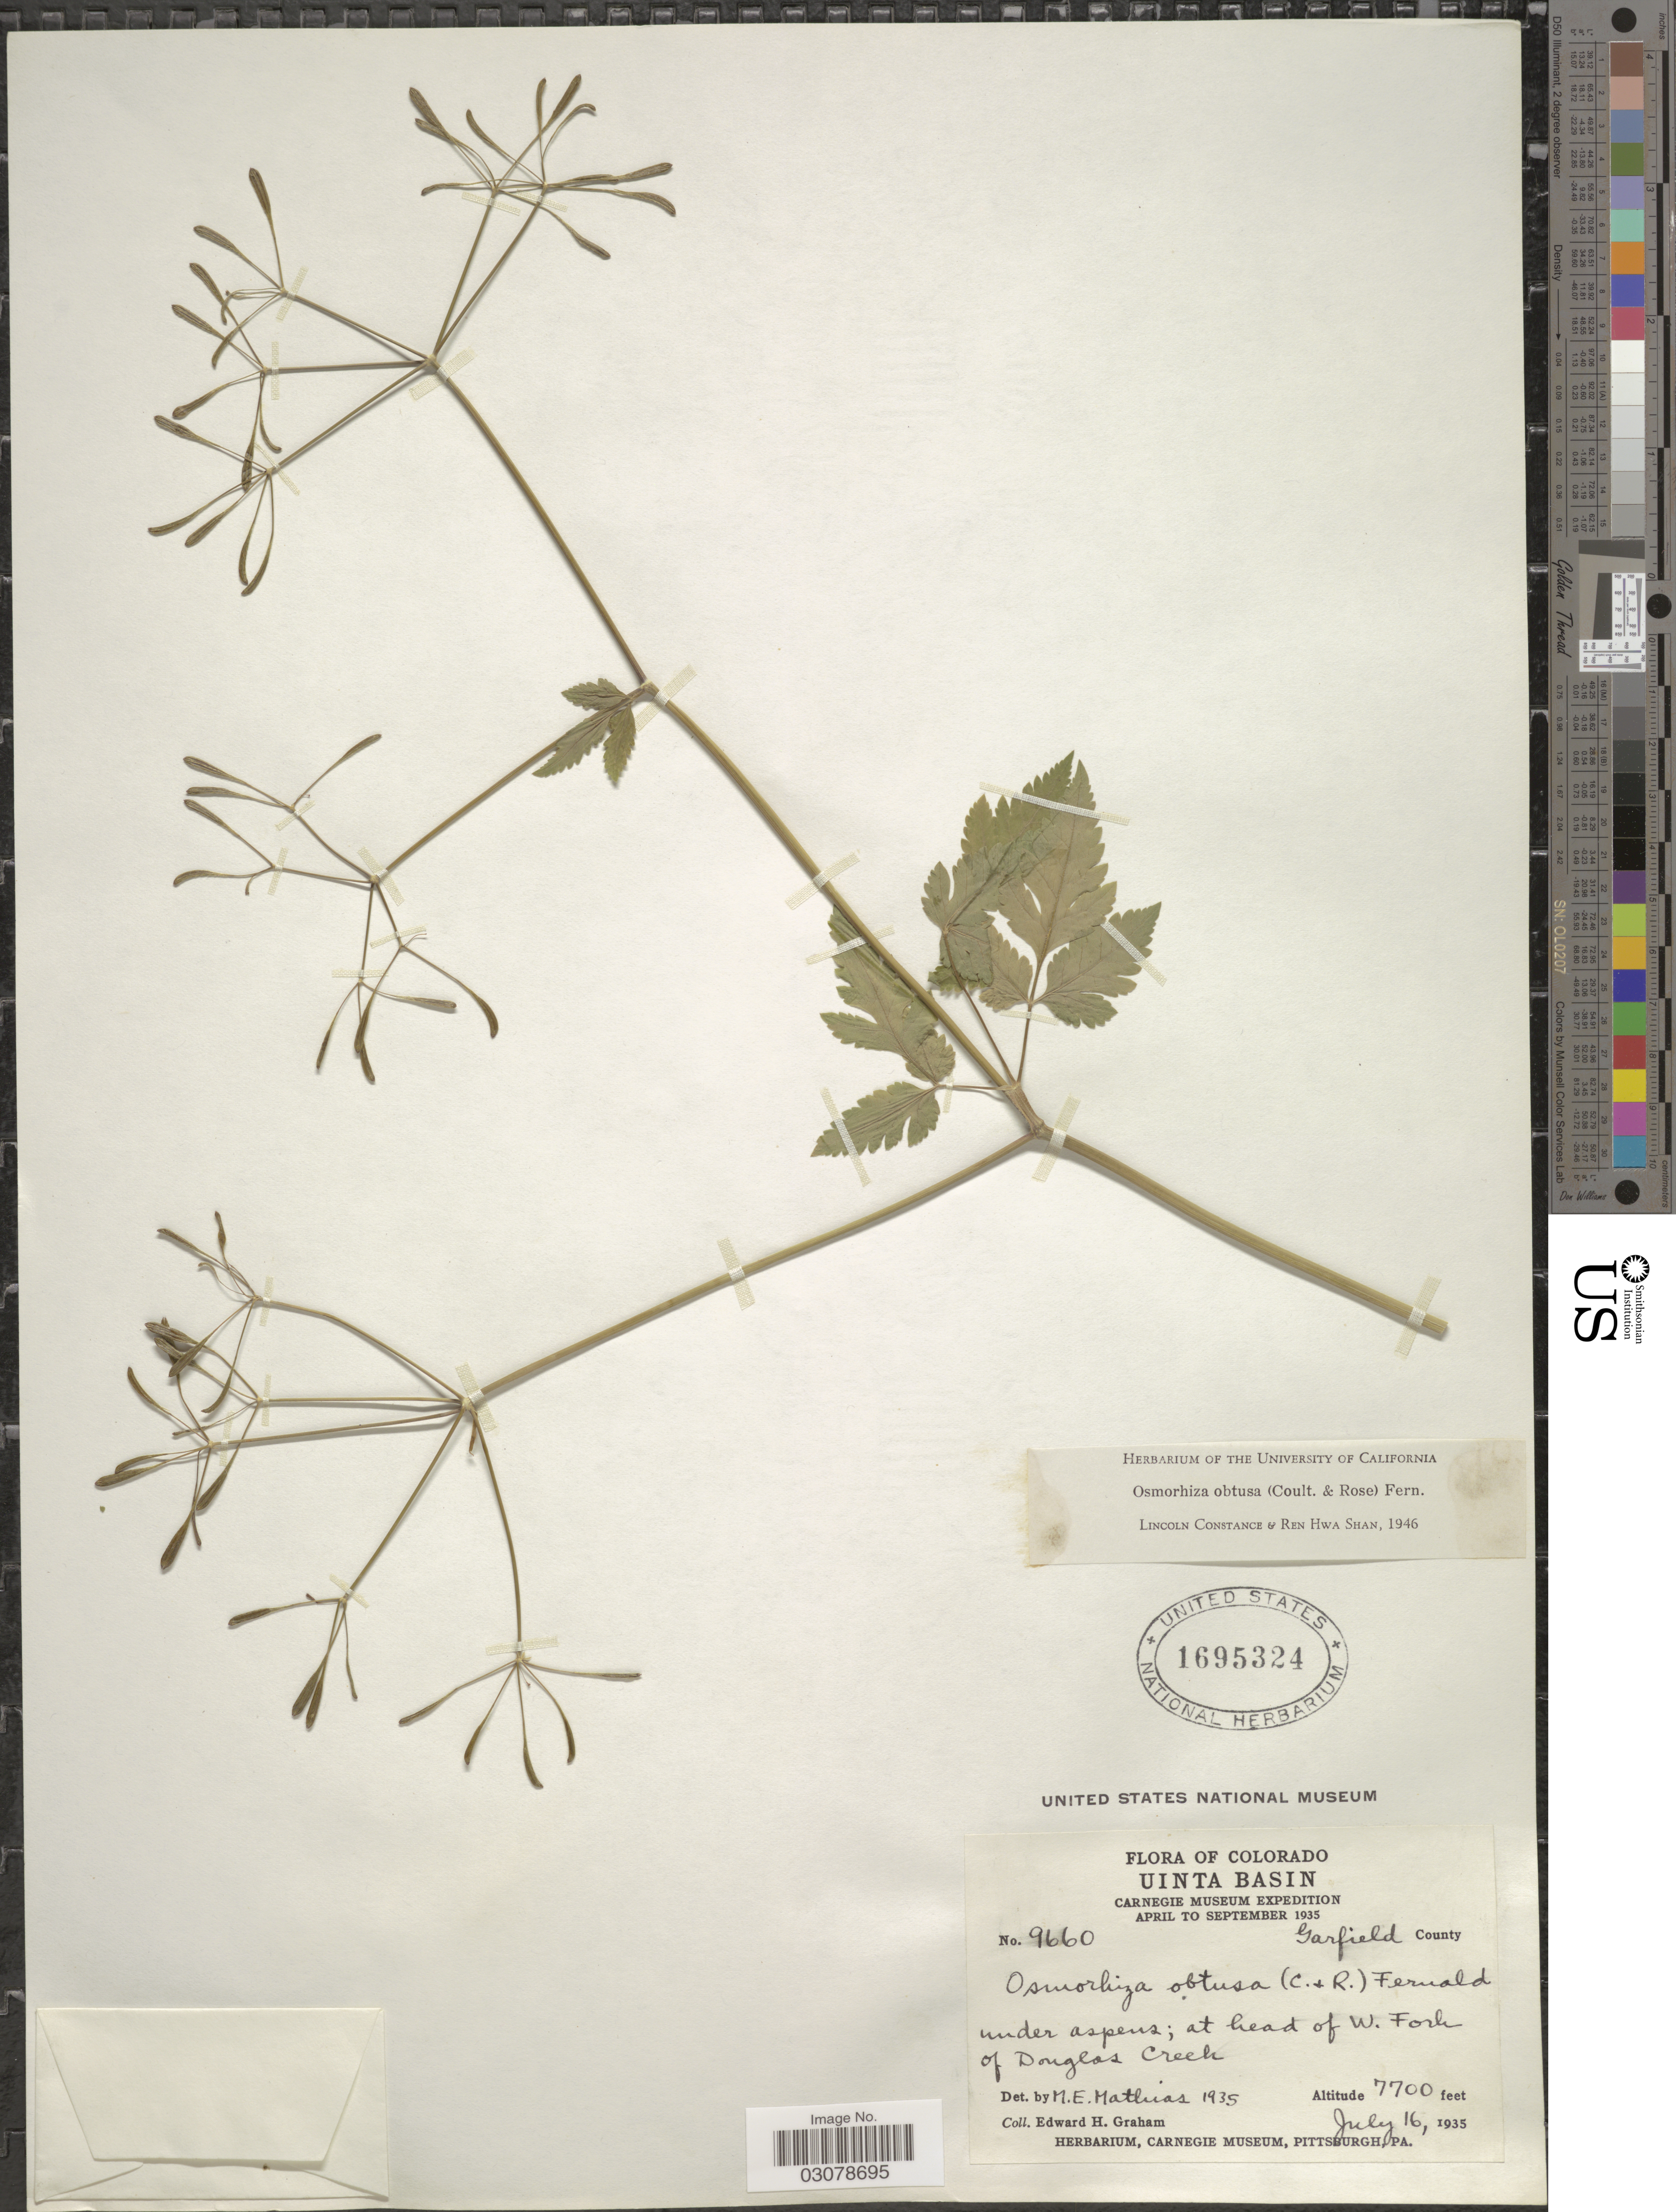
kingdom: Plantae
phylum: Tracheophyta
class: Magnoliopsida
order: Apiales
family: Apiaceae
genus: Osmorhiza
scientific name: Osmorhiza obtusa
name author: (J.M. Coult. & Rose) Fernald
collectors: E. H. Graham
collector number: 9660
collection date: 1935-07-16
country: United States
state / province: Colorado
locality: Uinta Basin, Garfield County, at head of W. Fork of Douglas Creek.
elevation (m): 2347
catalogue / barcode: US 1695324